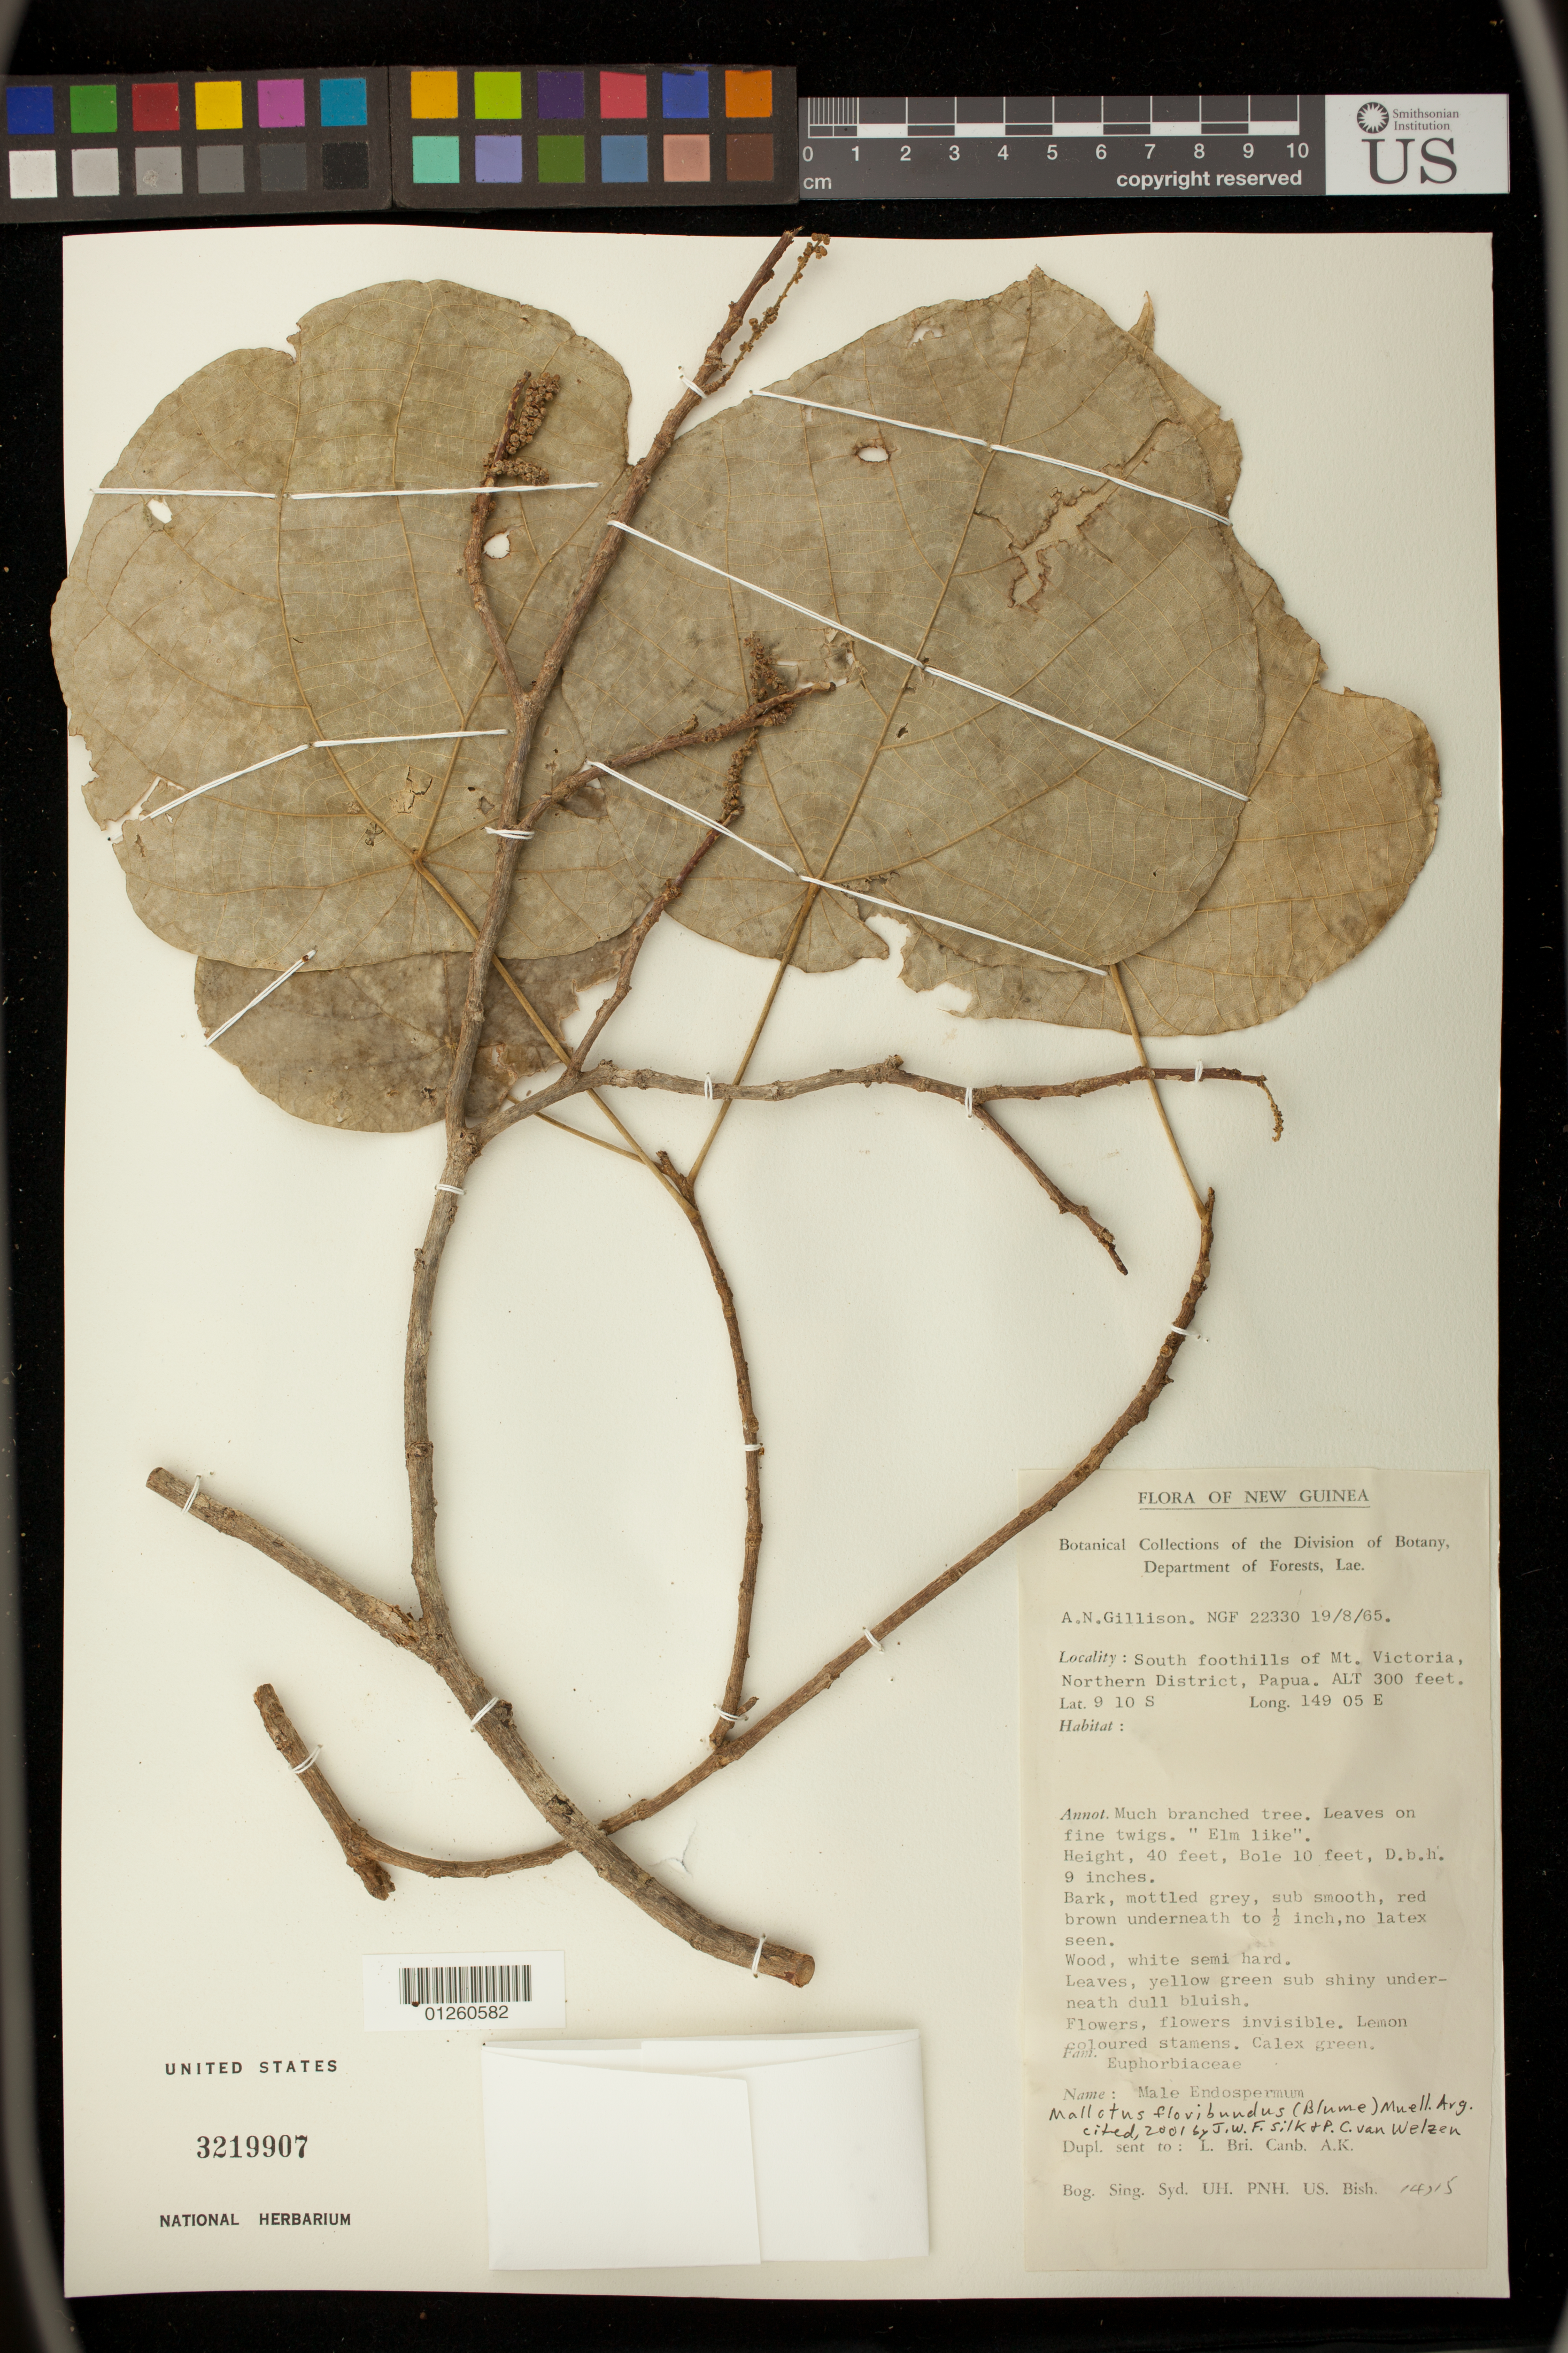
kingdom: Plantae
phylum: Tracheophyta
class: Magnoliopsida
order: Malpighiales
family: Euphorbiaceae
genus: Mallotus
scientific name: Mallotus floribundus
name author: (Blume) Müll. Arg.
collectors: A. Gillison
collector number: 22330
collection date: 1965-08-19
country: Papua New Guinea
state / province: Northern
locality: South foothills of Mt. Victoria, Northern District, Papua.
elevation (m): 91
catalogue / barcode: US 3219907